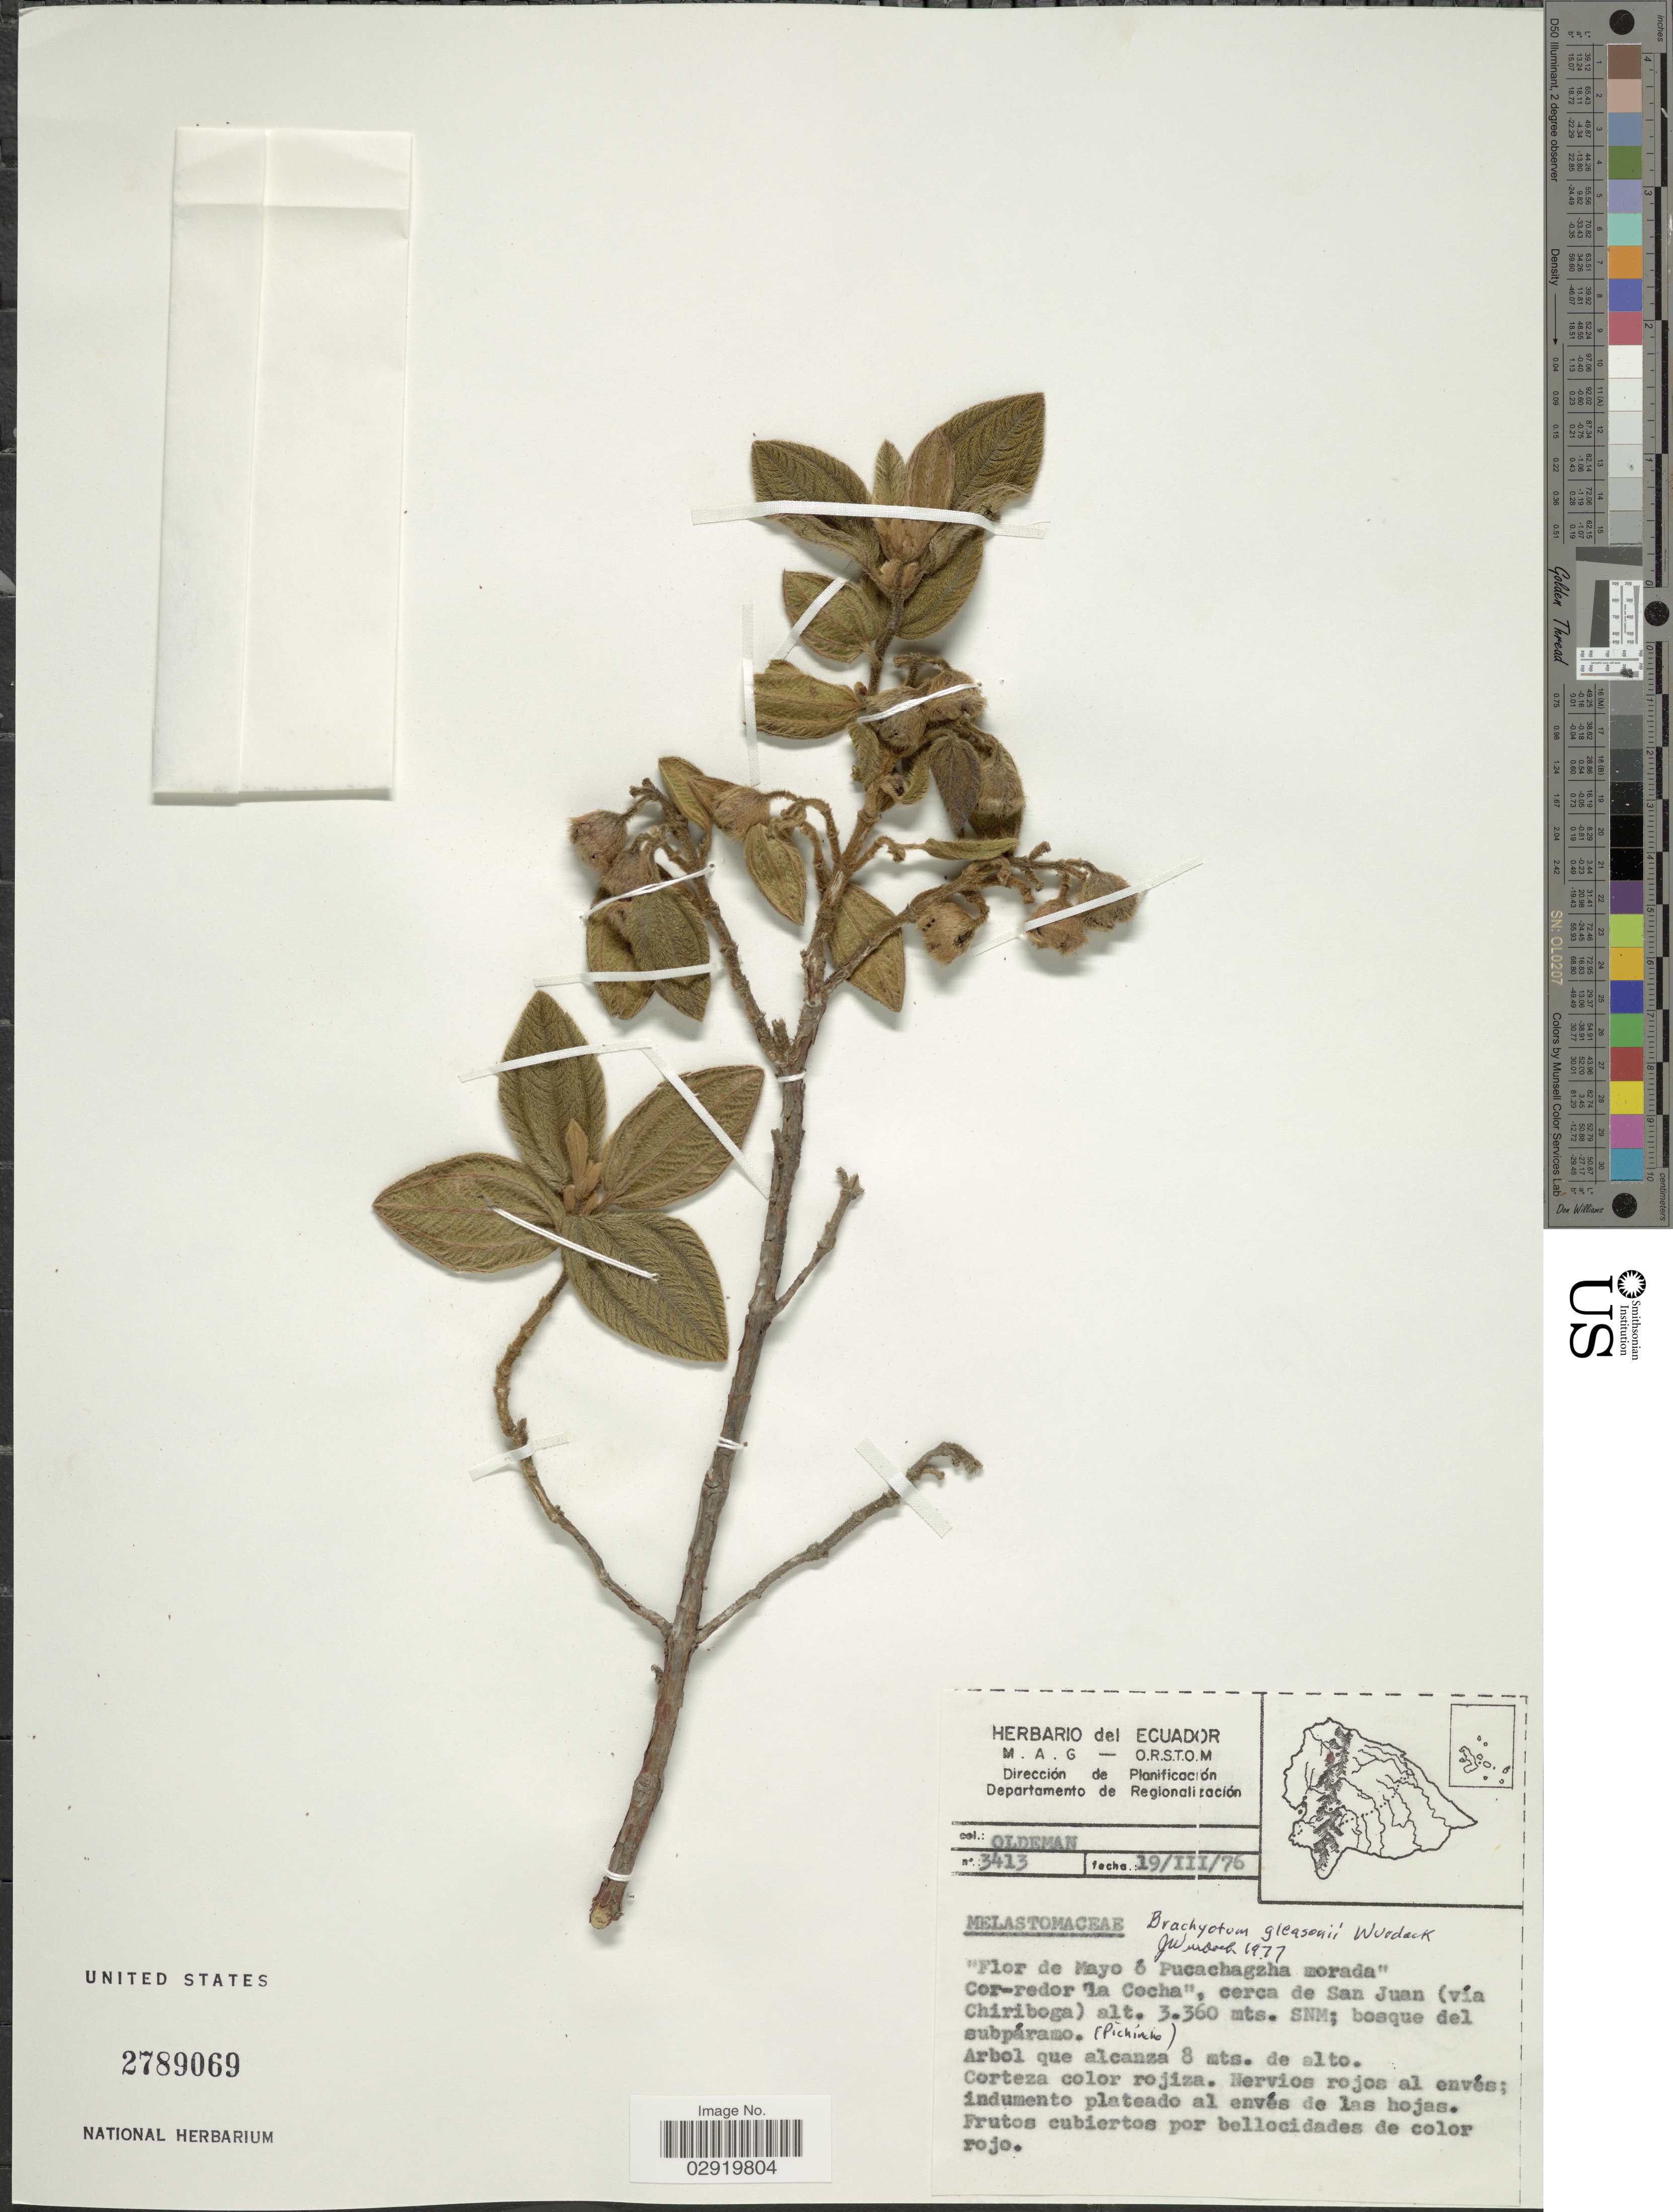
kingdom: Plantae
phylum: Tracheophyta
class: Magnoliopsida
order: Myrtales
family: Melastomataceae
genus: Brachyotum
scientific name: Brachyotum gleasonii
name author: Wurdack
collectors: -- Oldeman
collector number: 3413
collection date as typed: Transcribed d/m/y: 19/3/76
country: Ecuador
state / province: Pichincha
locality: Cor-redor 'la Cocha', cerca de San Juan (vía Chiriboga).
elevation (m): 3360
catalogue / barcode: US 2789069